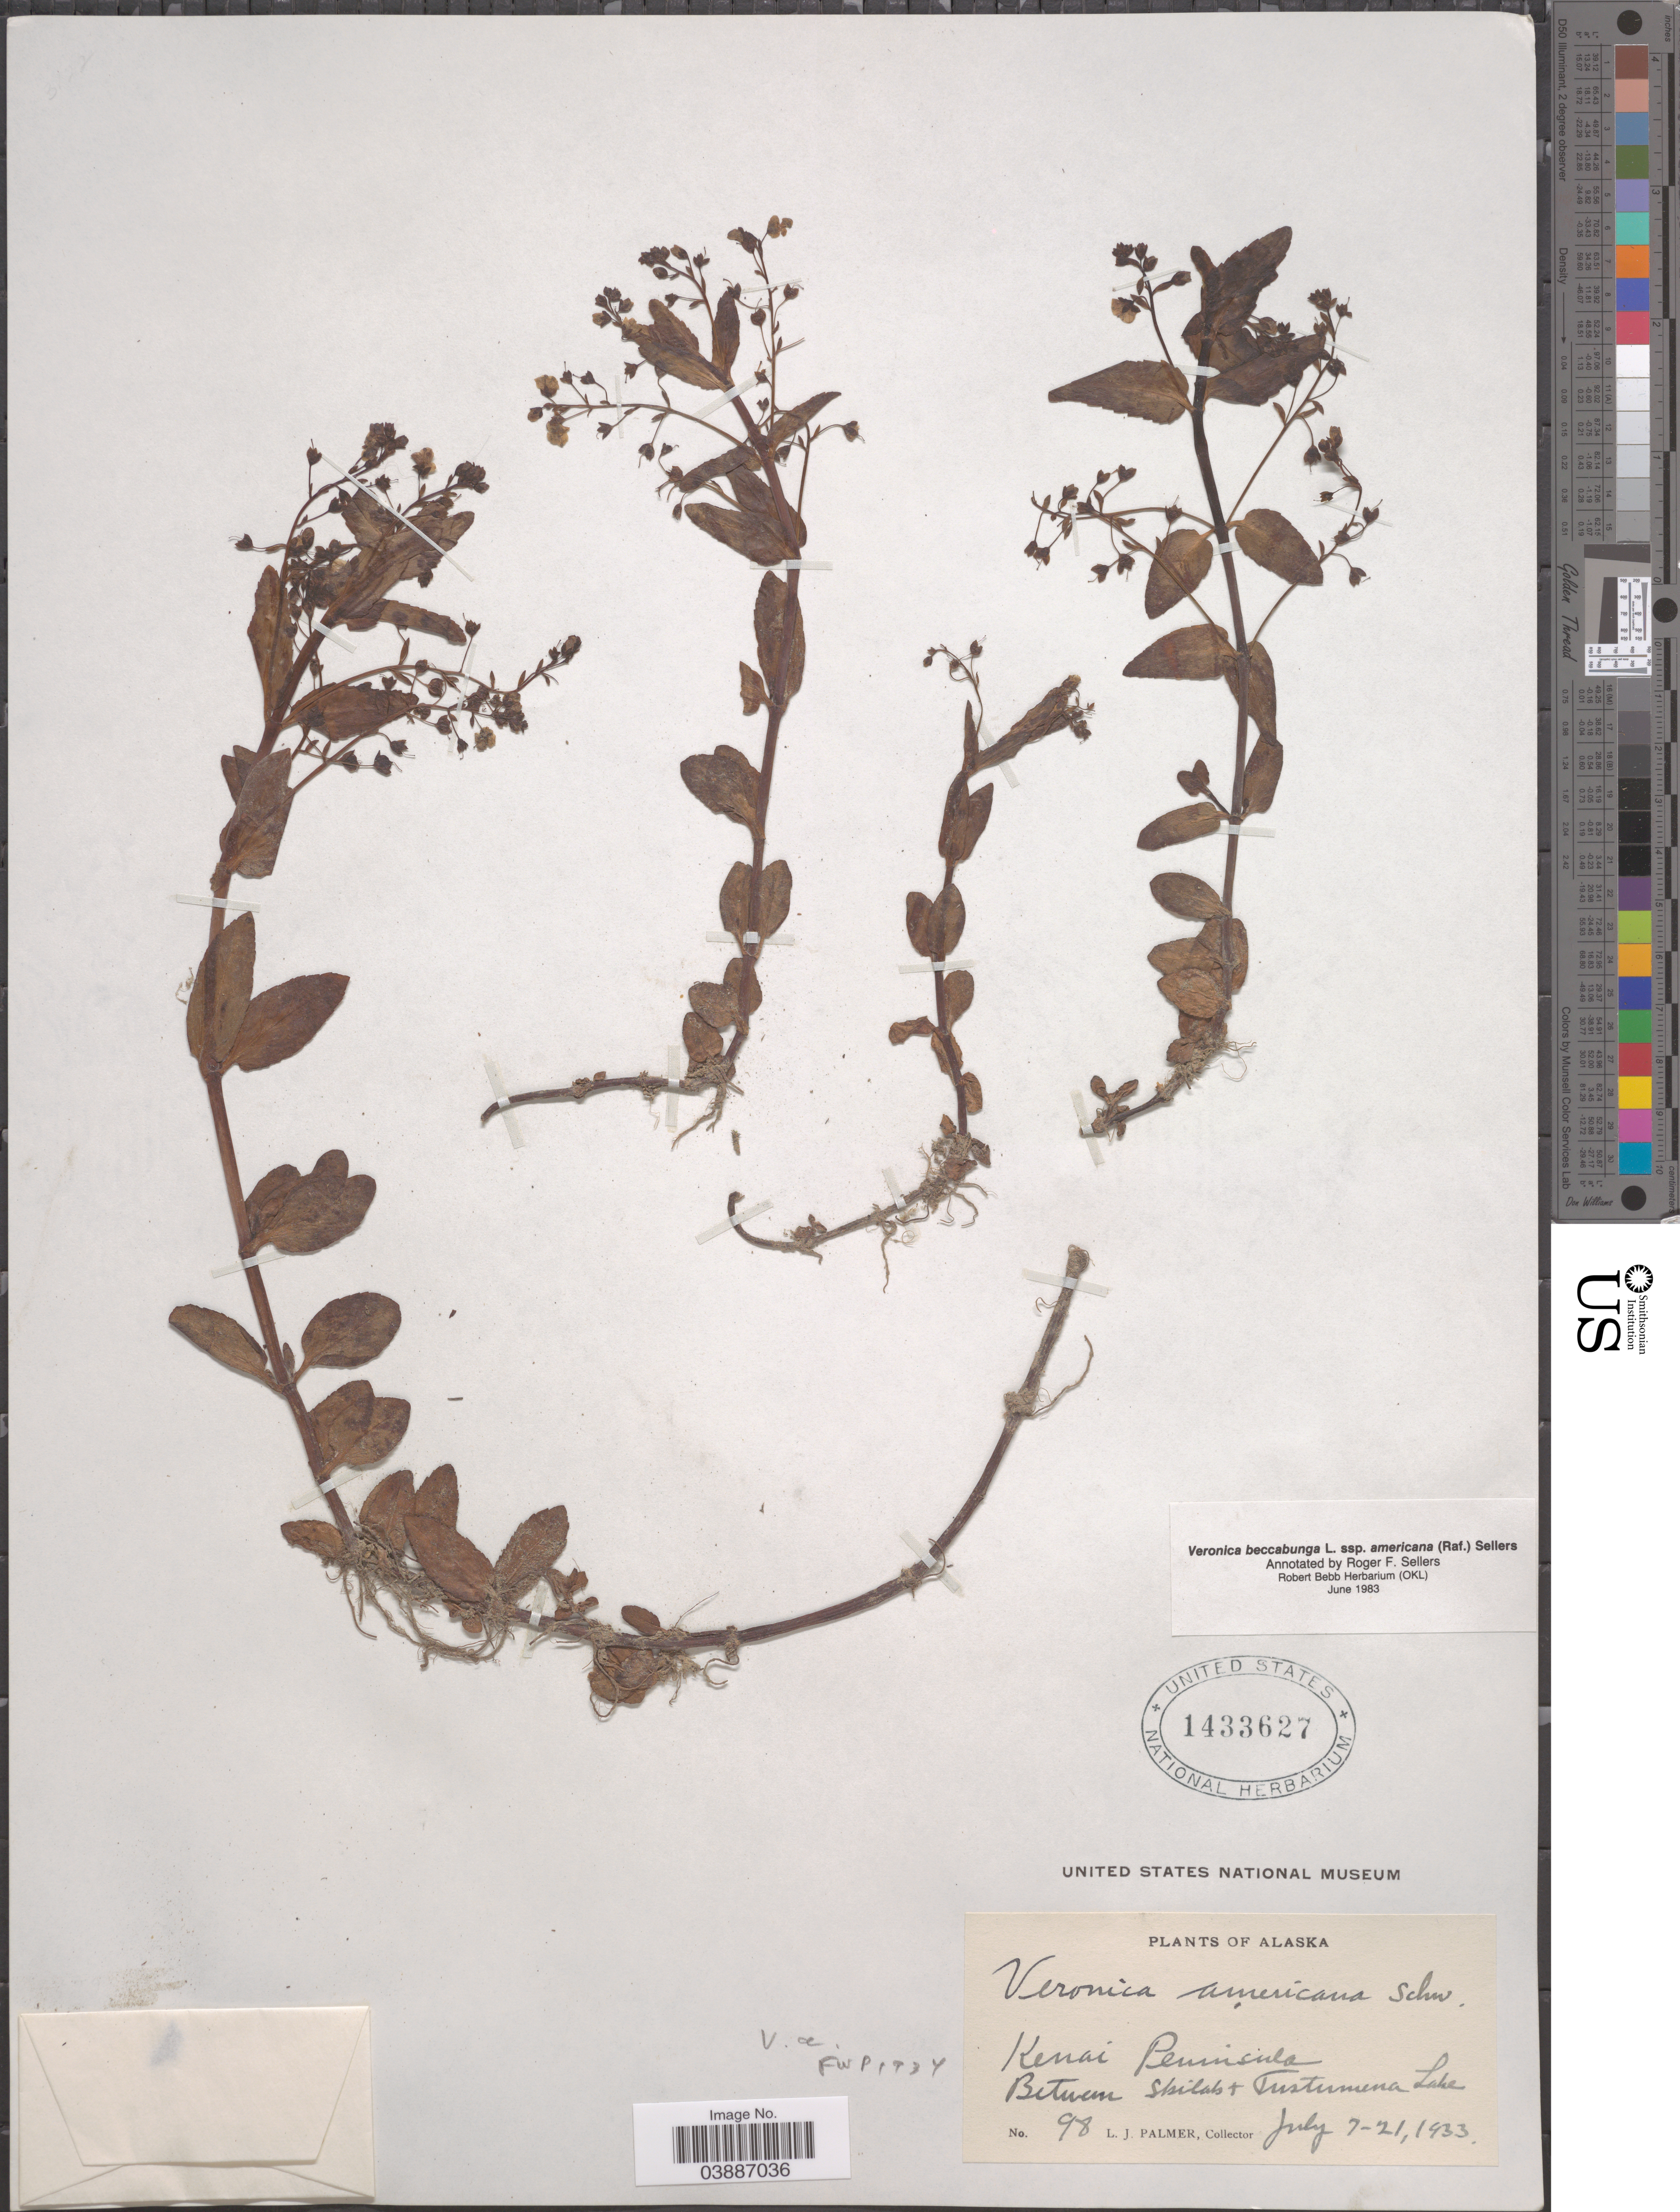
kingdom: Plantae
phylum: Tracheophyta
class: Magnoliopsida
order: Lamiales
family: Plantaginaceae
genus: Veronica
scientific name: Veronica beccabunga subsp. americana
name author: Raf.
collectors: L. J. Palmer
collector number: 98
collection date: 1933-07-07/1933-07-21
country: United States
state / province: Alaska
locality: Kenai Peninsula, Between Skilak & Tustumena Lake.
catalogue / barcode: US 1433627